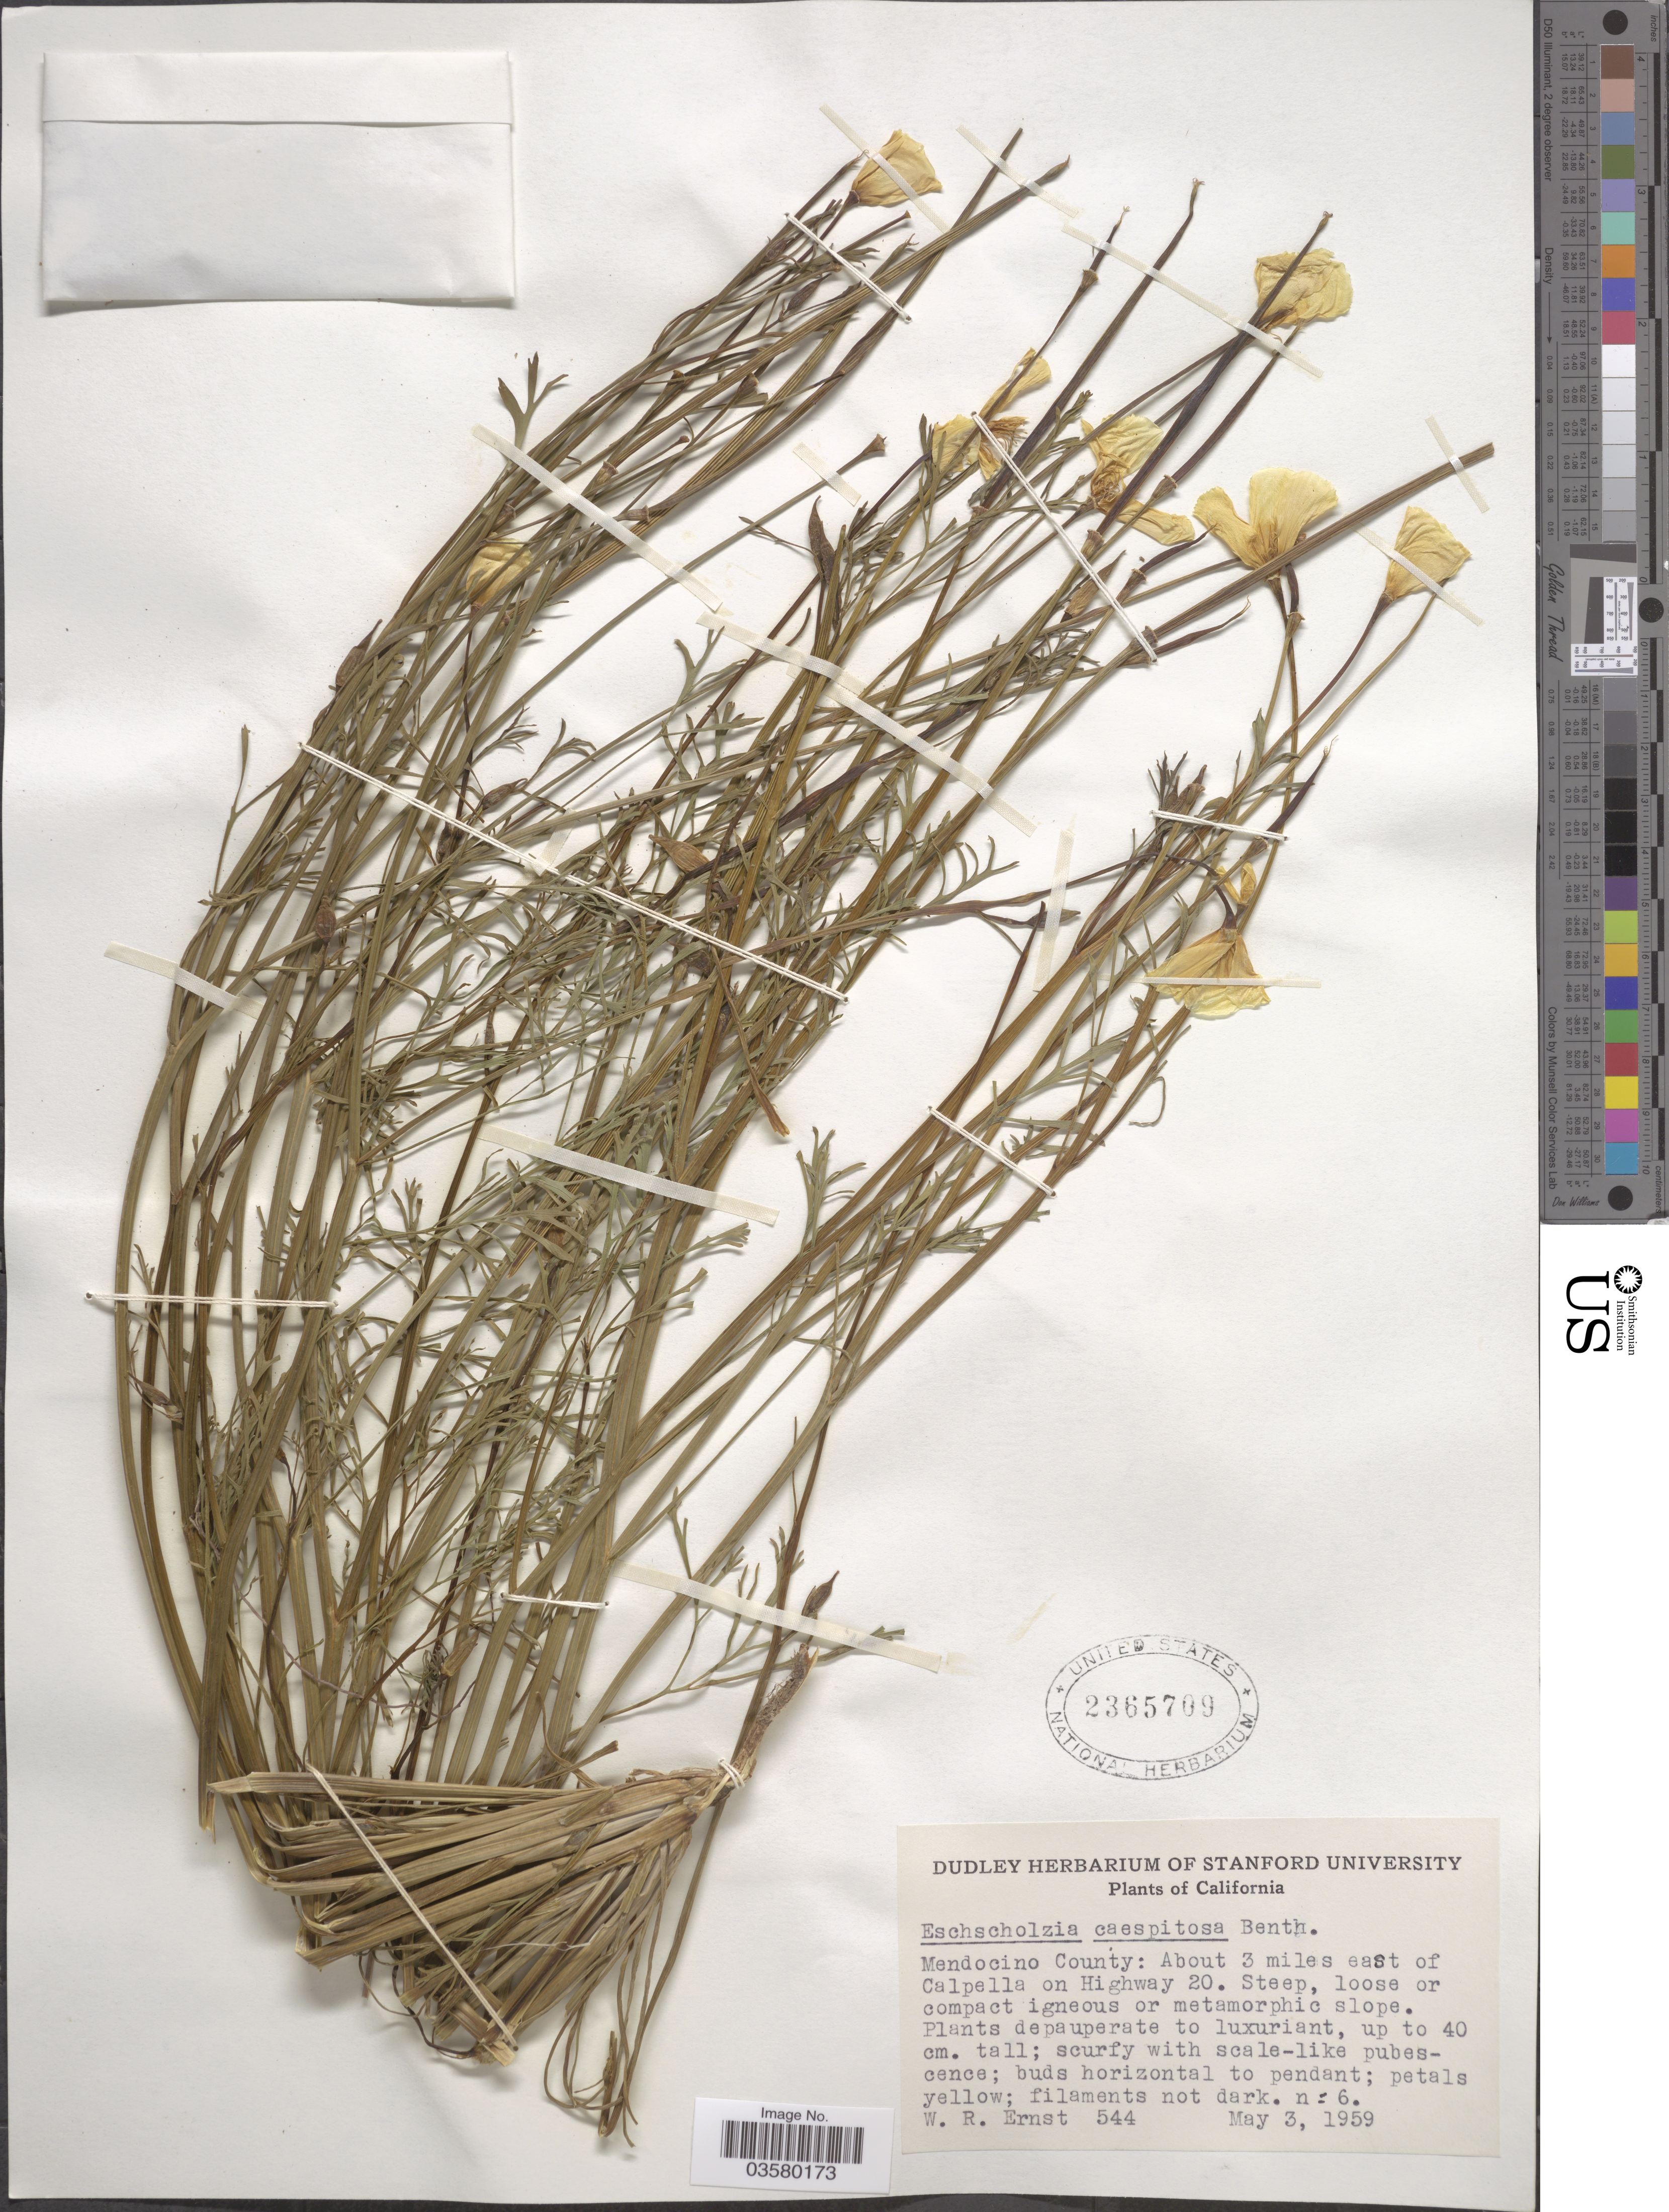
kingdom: Plantae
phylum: Tracheophyta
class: Magnoliopsida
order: Ranunculales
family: Papaveraceae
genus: Eschscholzia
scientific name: Eschscholzia caespitosa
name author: Benth.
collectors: W. R. Ernst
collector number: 544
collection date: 1959-05-03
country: United States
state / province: California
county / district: Mendocino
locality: Mendocino County: About 3 miles east of Calpella on Highway 20.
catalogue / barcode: US 2365709